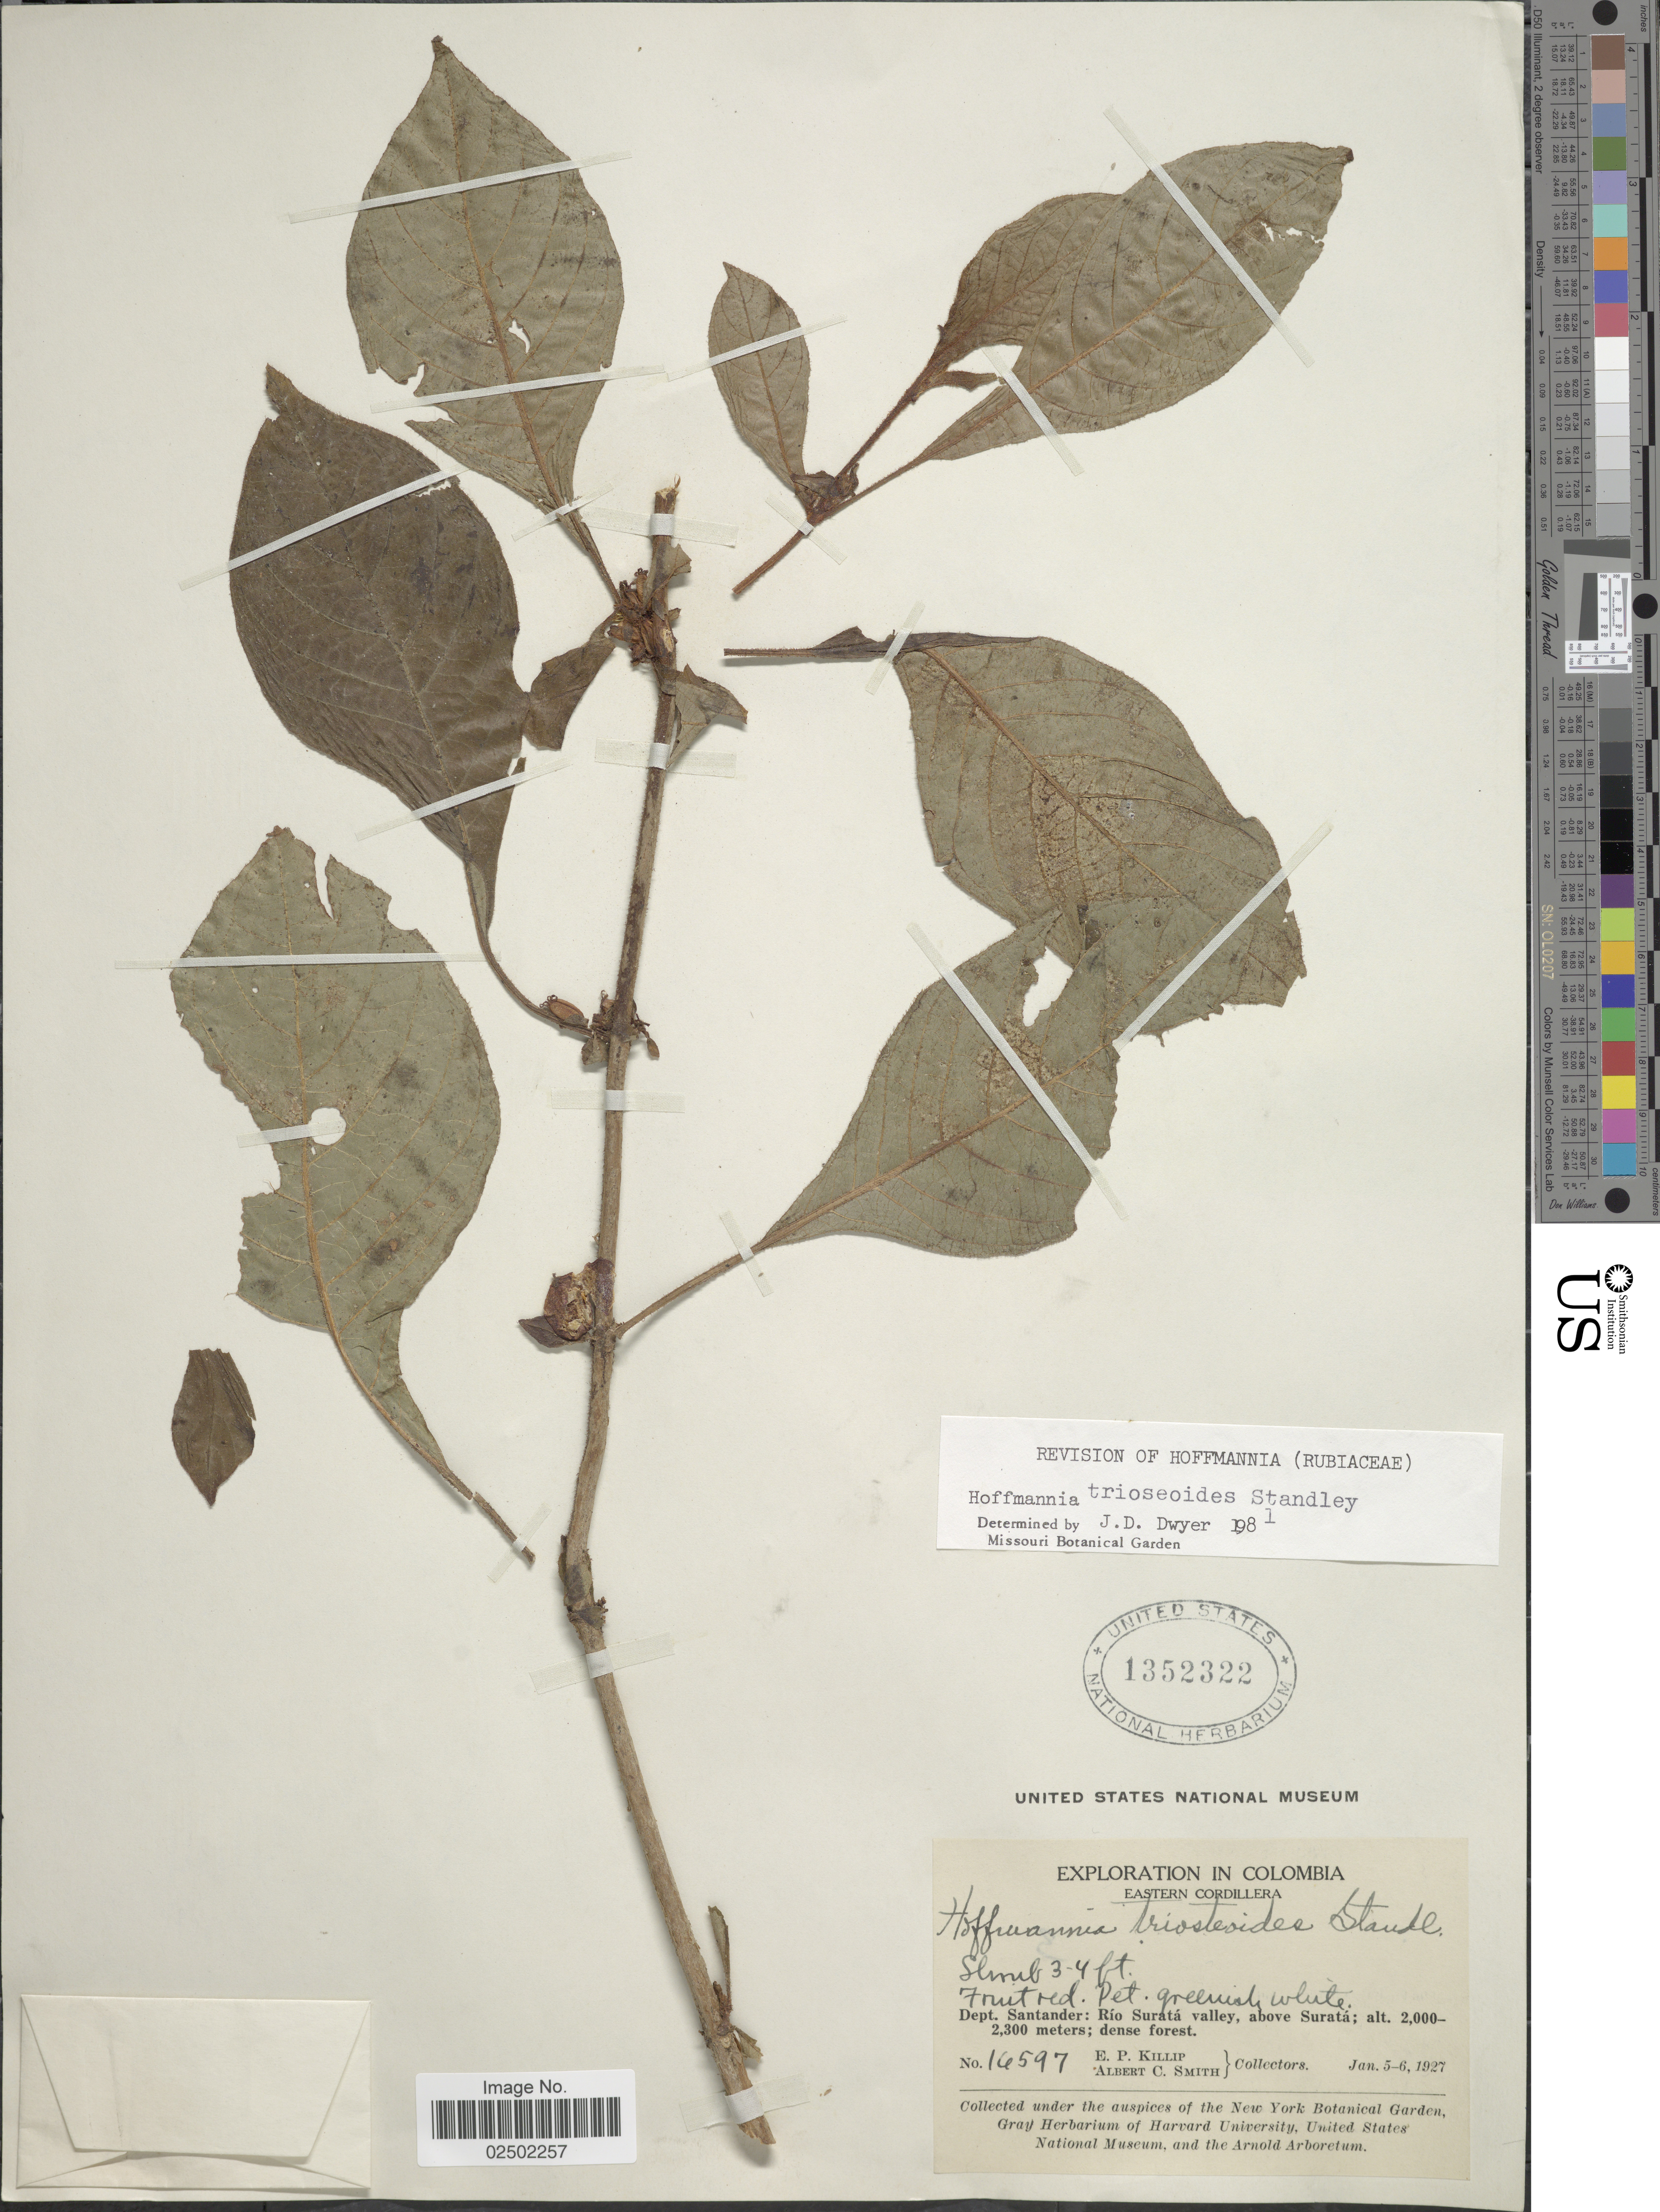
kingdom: Plantae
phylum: Tracheophyta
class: Magnoliopsida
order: Gentianales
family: Rubiaceae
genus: Hoffmannia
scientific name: Hoffmannia triosteoides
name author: Standl.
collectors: E. P. Killip & A. C. Smith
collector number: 16597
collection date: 1927-01-05/1927-01-06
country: Colombia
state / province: Santander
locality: Eastern Cordillera, Dept. Santander: Rio Surata valley, above Surata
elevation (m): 2000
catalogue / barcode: US 1352322